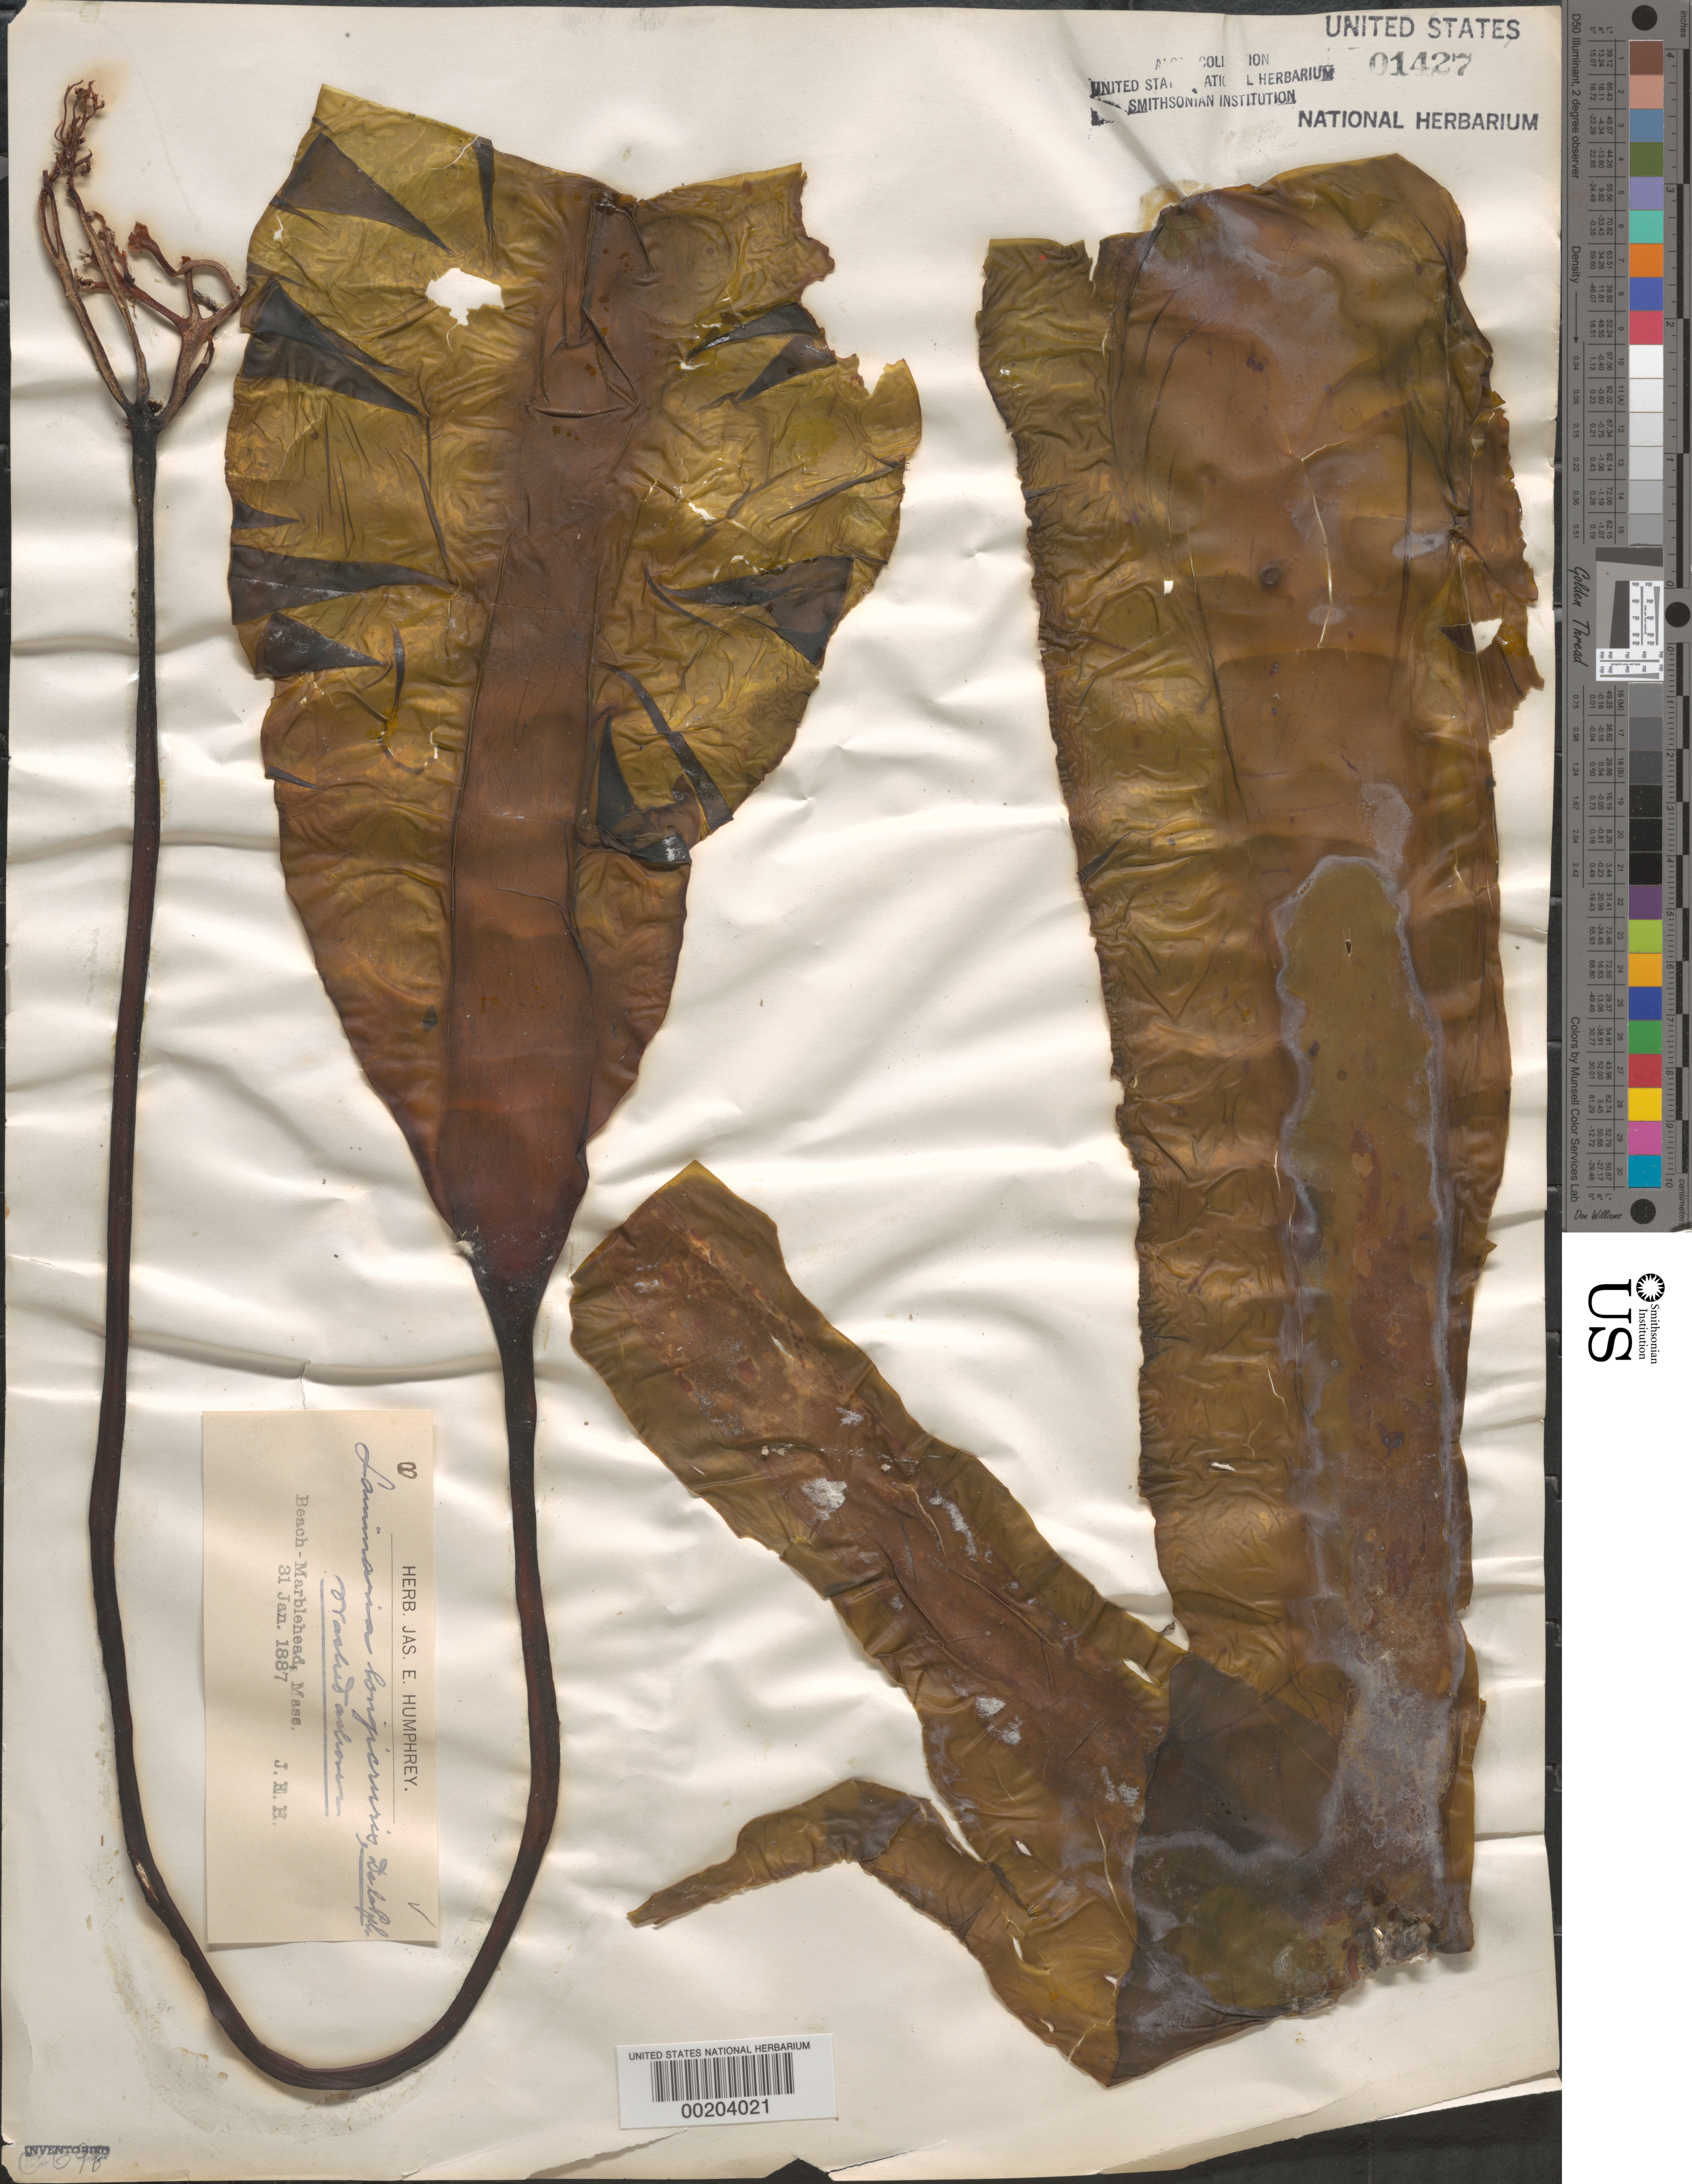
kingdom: Chromista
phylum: Ochrophyta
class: Phaeophyceae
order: Laminariales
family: Laminariaceae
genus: Saccharina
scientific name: Saccharina longicruris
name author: (Bach. Pyl.) Kuntze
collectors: J. Humphrey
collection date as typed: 31 Jan 1887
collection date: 1887-01-31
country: United States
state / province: Massachusetts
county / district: Essex County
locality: Marblehead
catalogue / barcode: US 1427